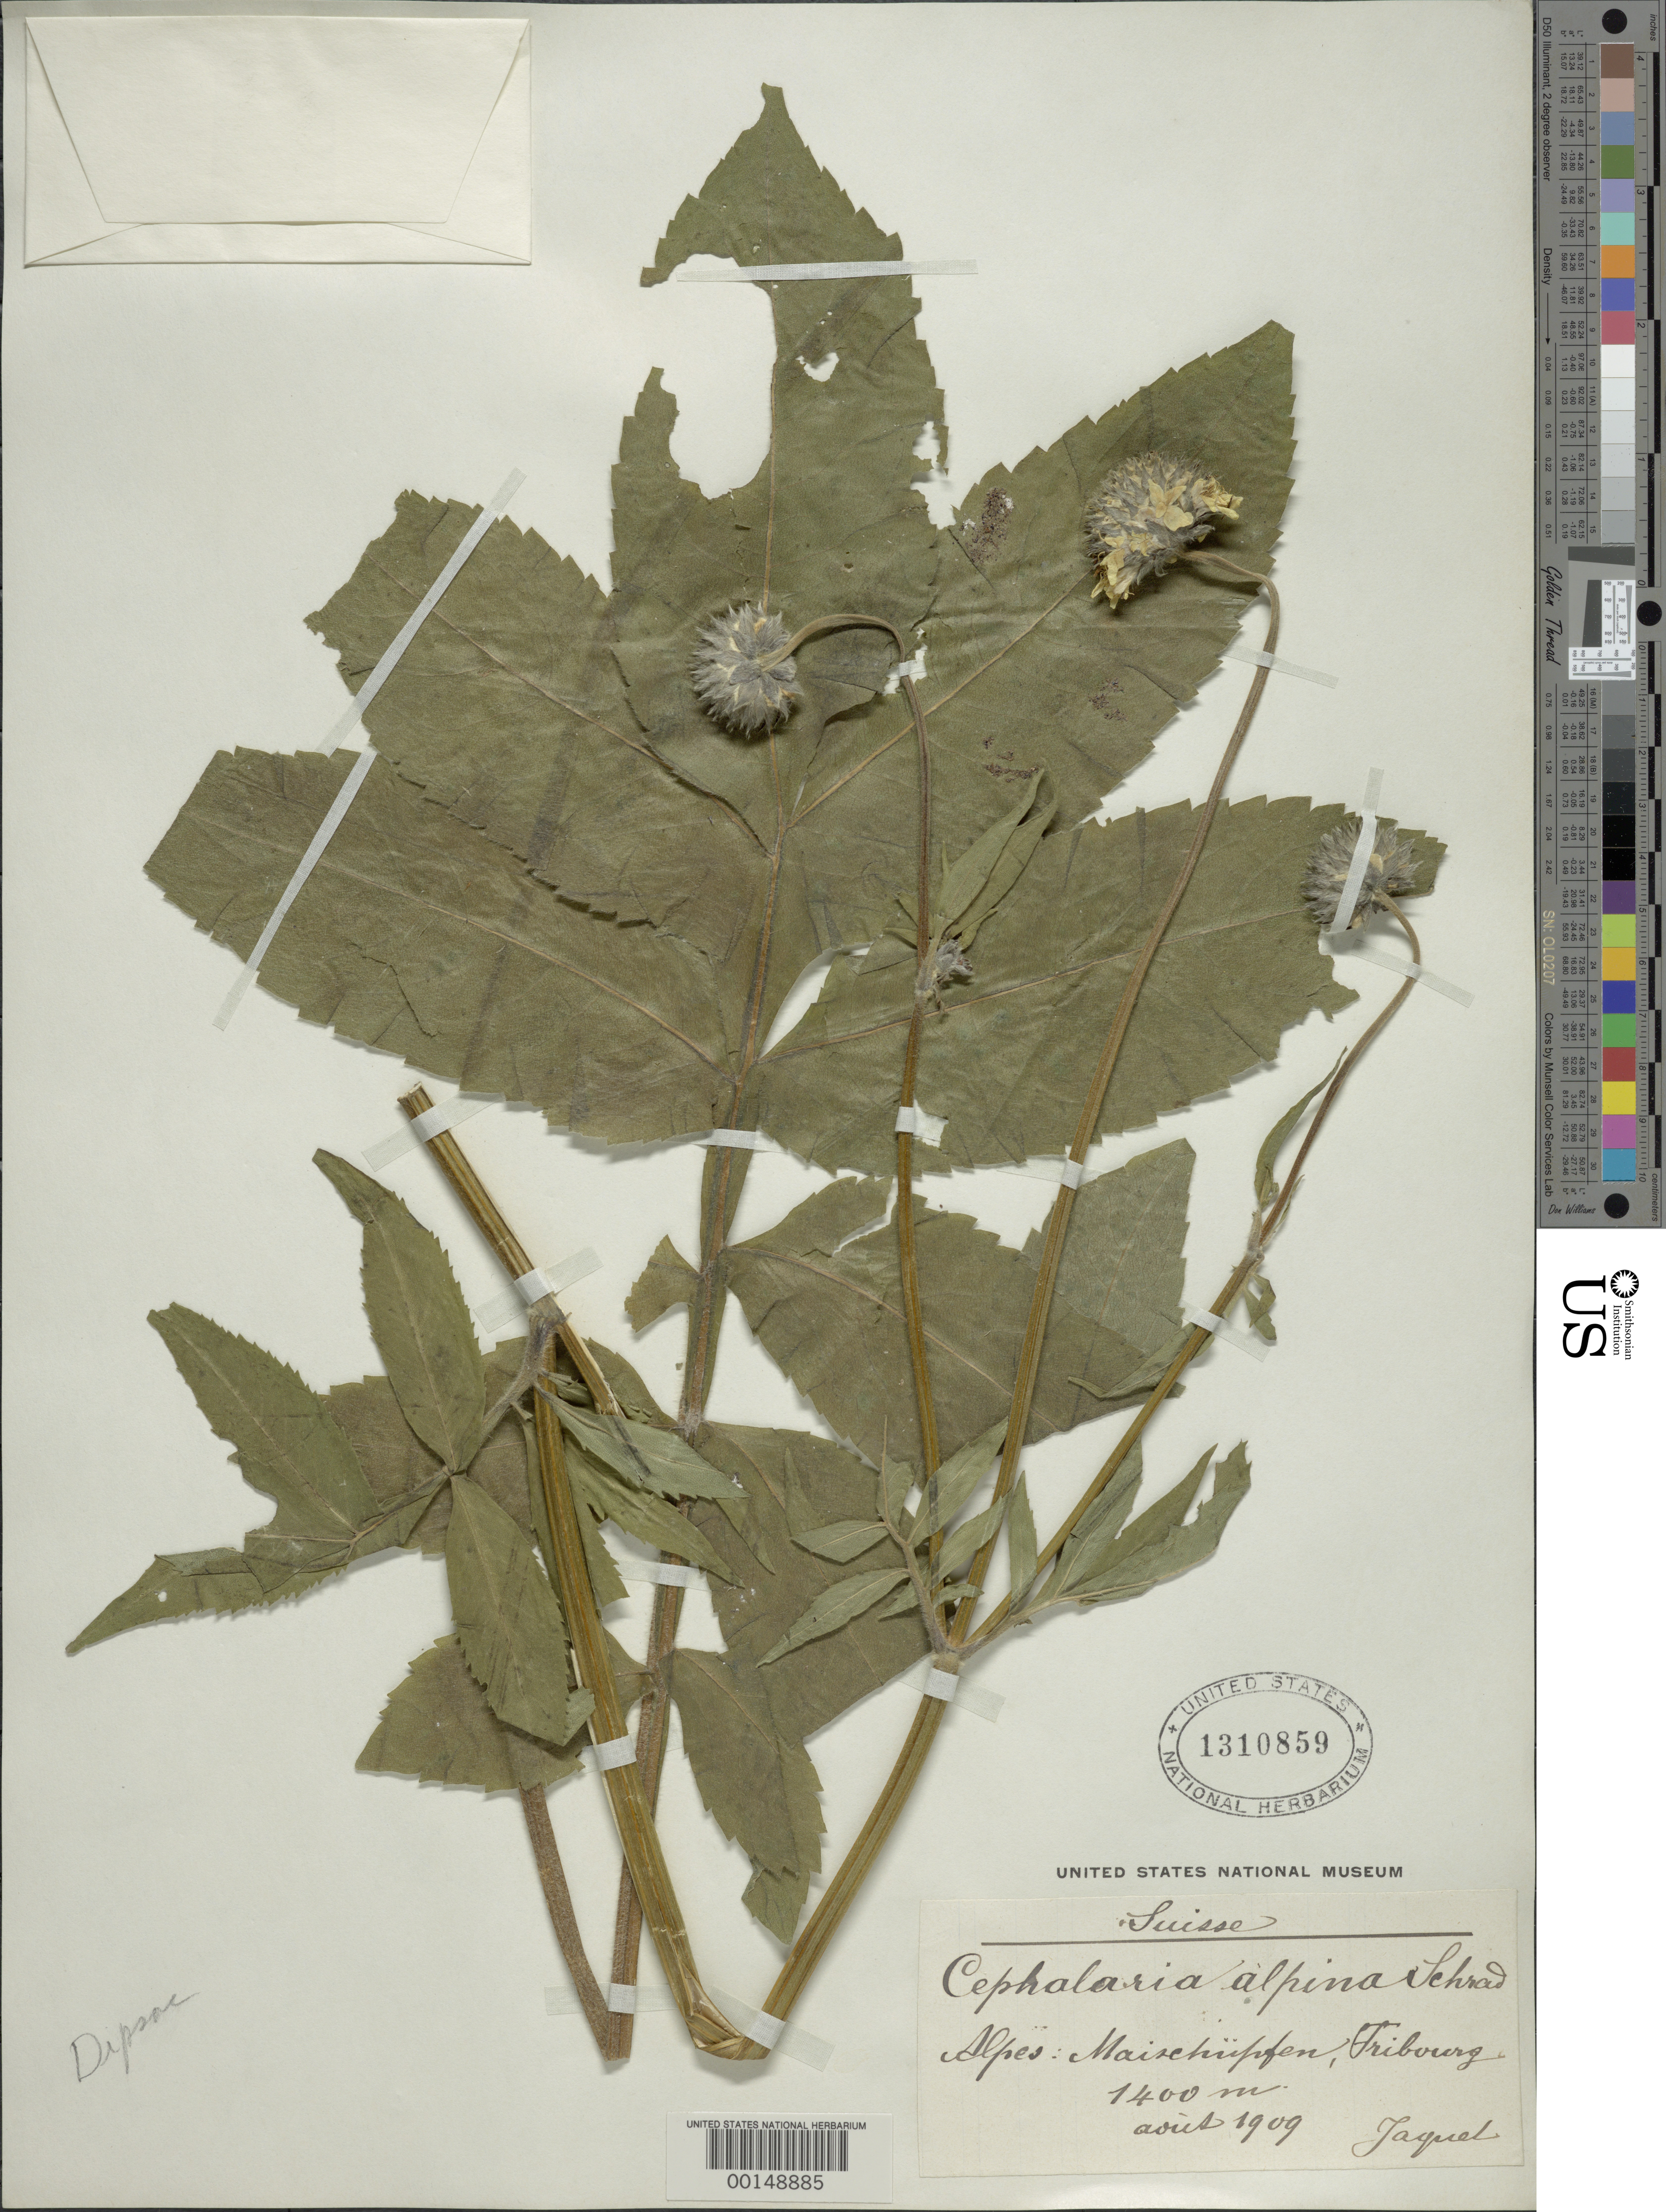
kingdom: Plantae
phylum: Tracheophyta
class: Magnoliopsida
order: Dipsacales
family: Caprifoliaceae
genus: Cephalaria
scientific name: Cephalaria alpina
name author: Schrad.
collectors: -. Jaquel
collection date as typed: Aug 1909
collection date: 1909-08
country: Switzerland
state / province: Fribourg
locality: Fribourg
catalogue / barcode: US 1310859